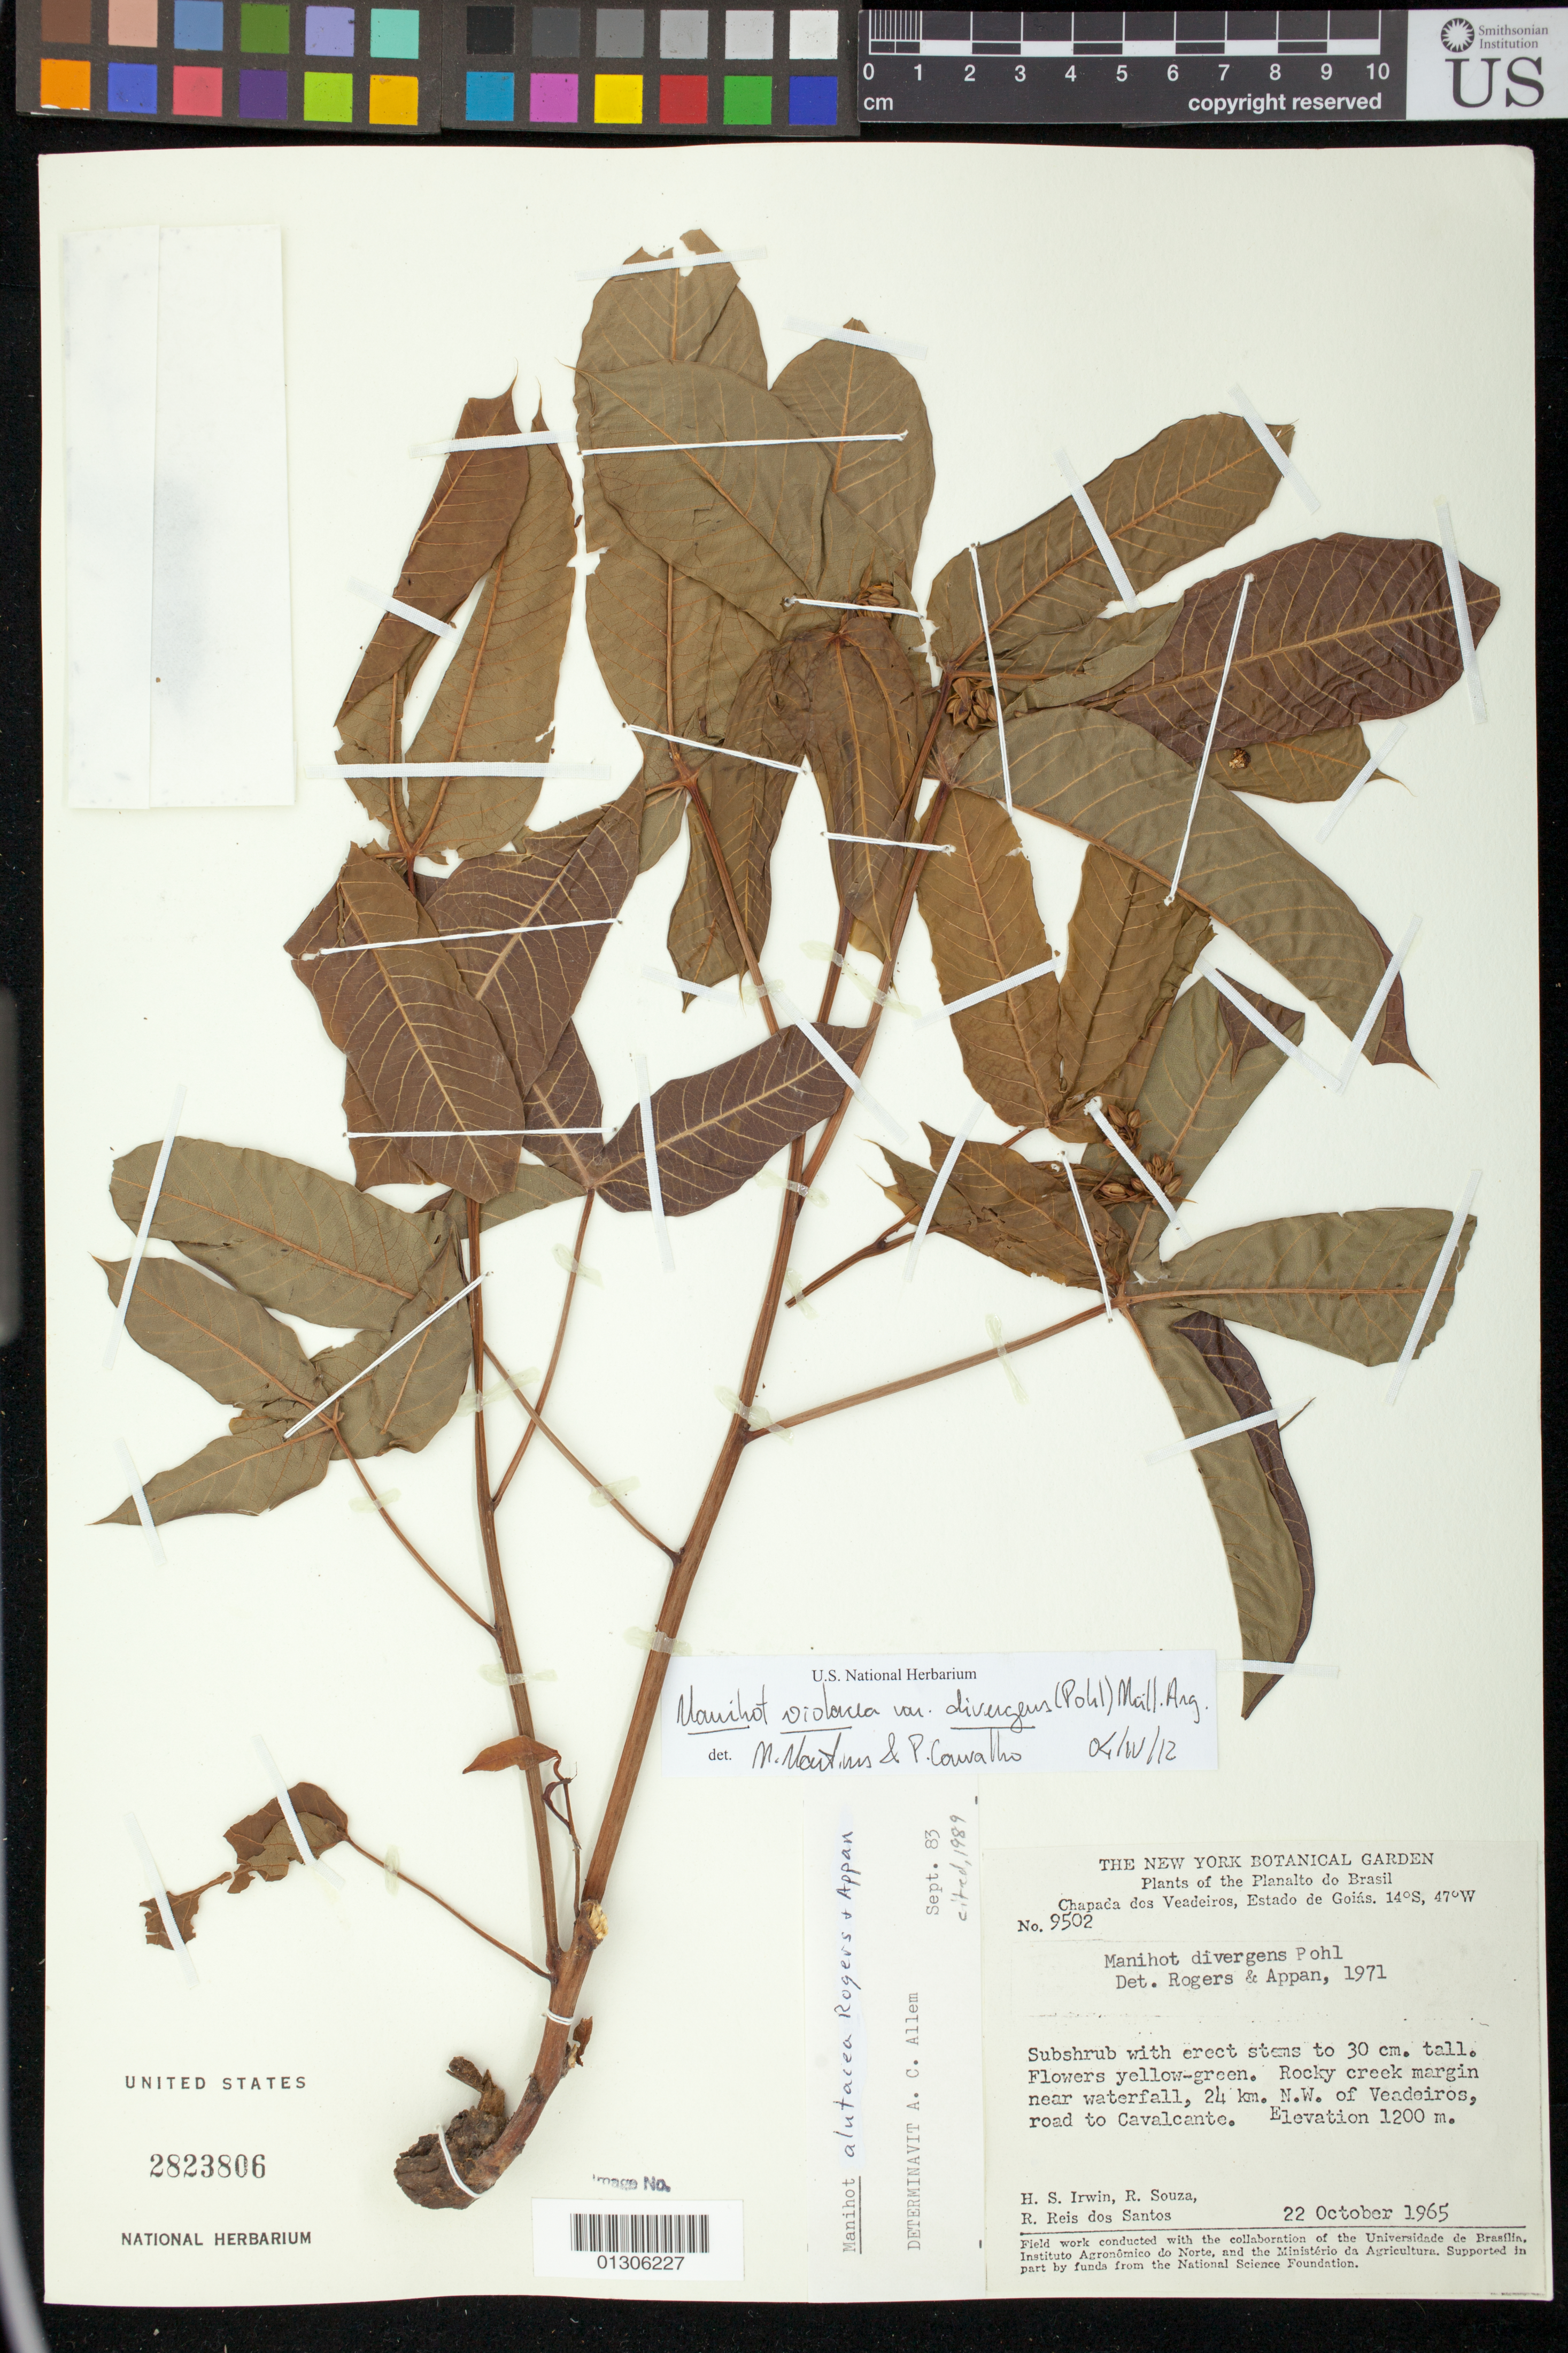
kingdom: Plantae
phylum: Tracheophyta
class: Magnoliopsida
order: Malpighiales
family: Euphorbiaceae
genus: Manihot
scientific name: Manihot divergens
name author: Pohl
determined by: Mendoza, M.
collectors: H. Irwin, R. Souza & R. Reis dos Santos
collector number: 9502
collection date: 1965-10-22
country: Brazil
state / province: Goias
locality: near waterfall, 24 km. N.W. of Veadeiros, road to Cavalcante. Chapada dos Veadiros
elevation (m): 1200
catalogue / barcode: US 2823806